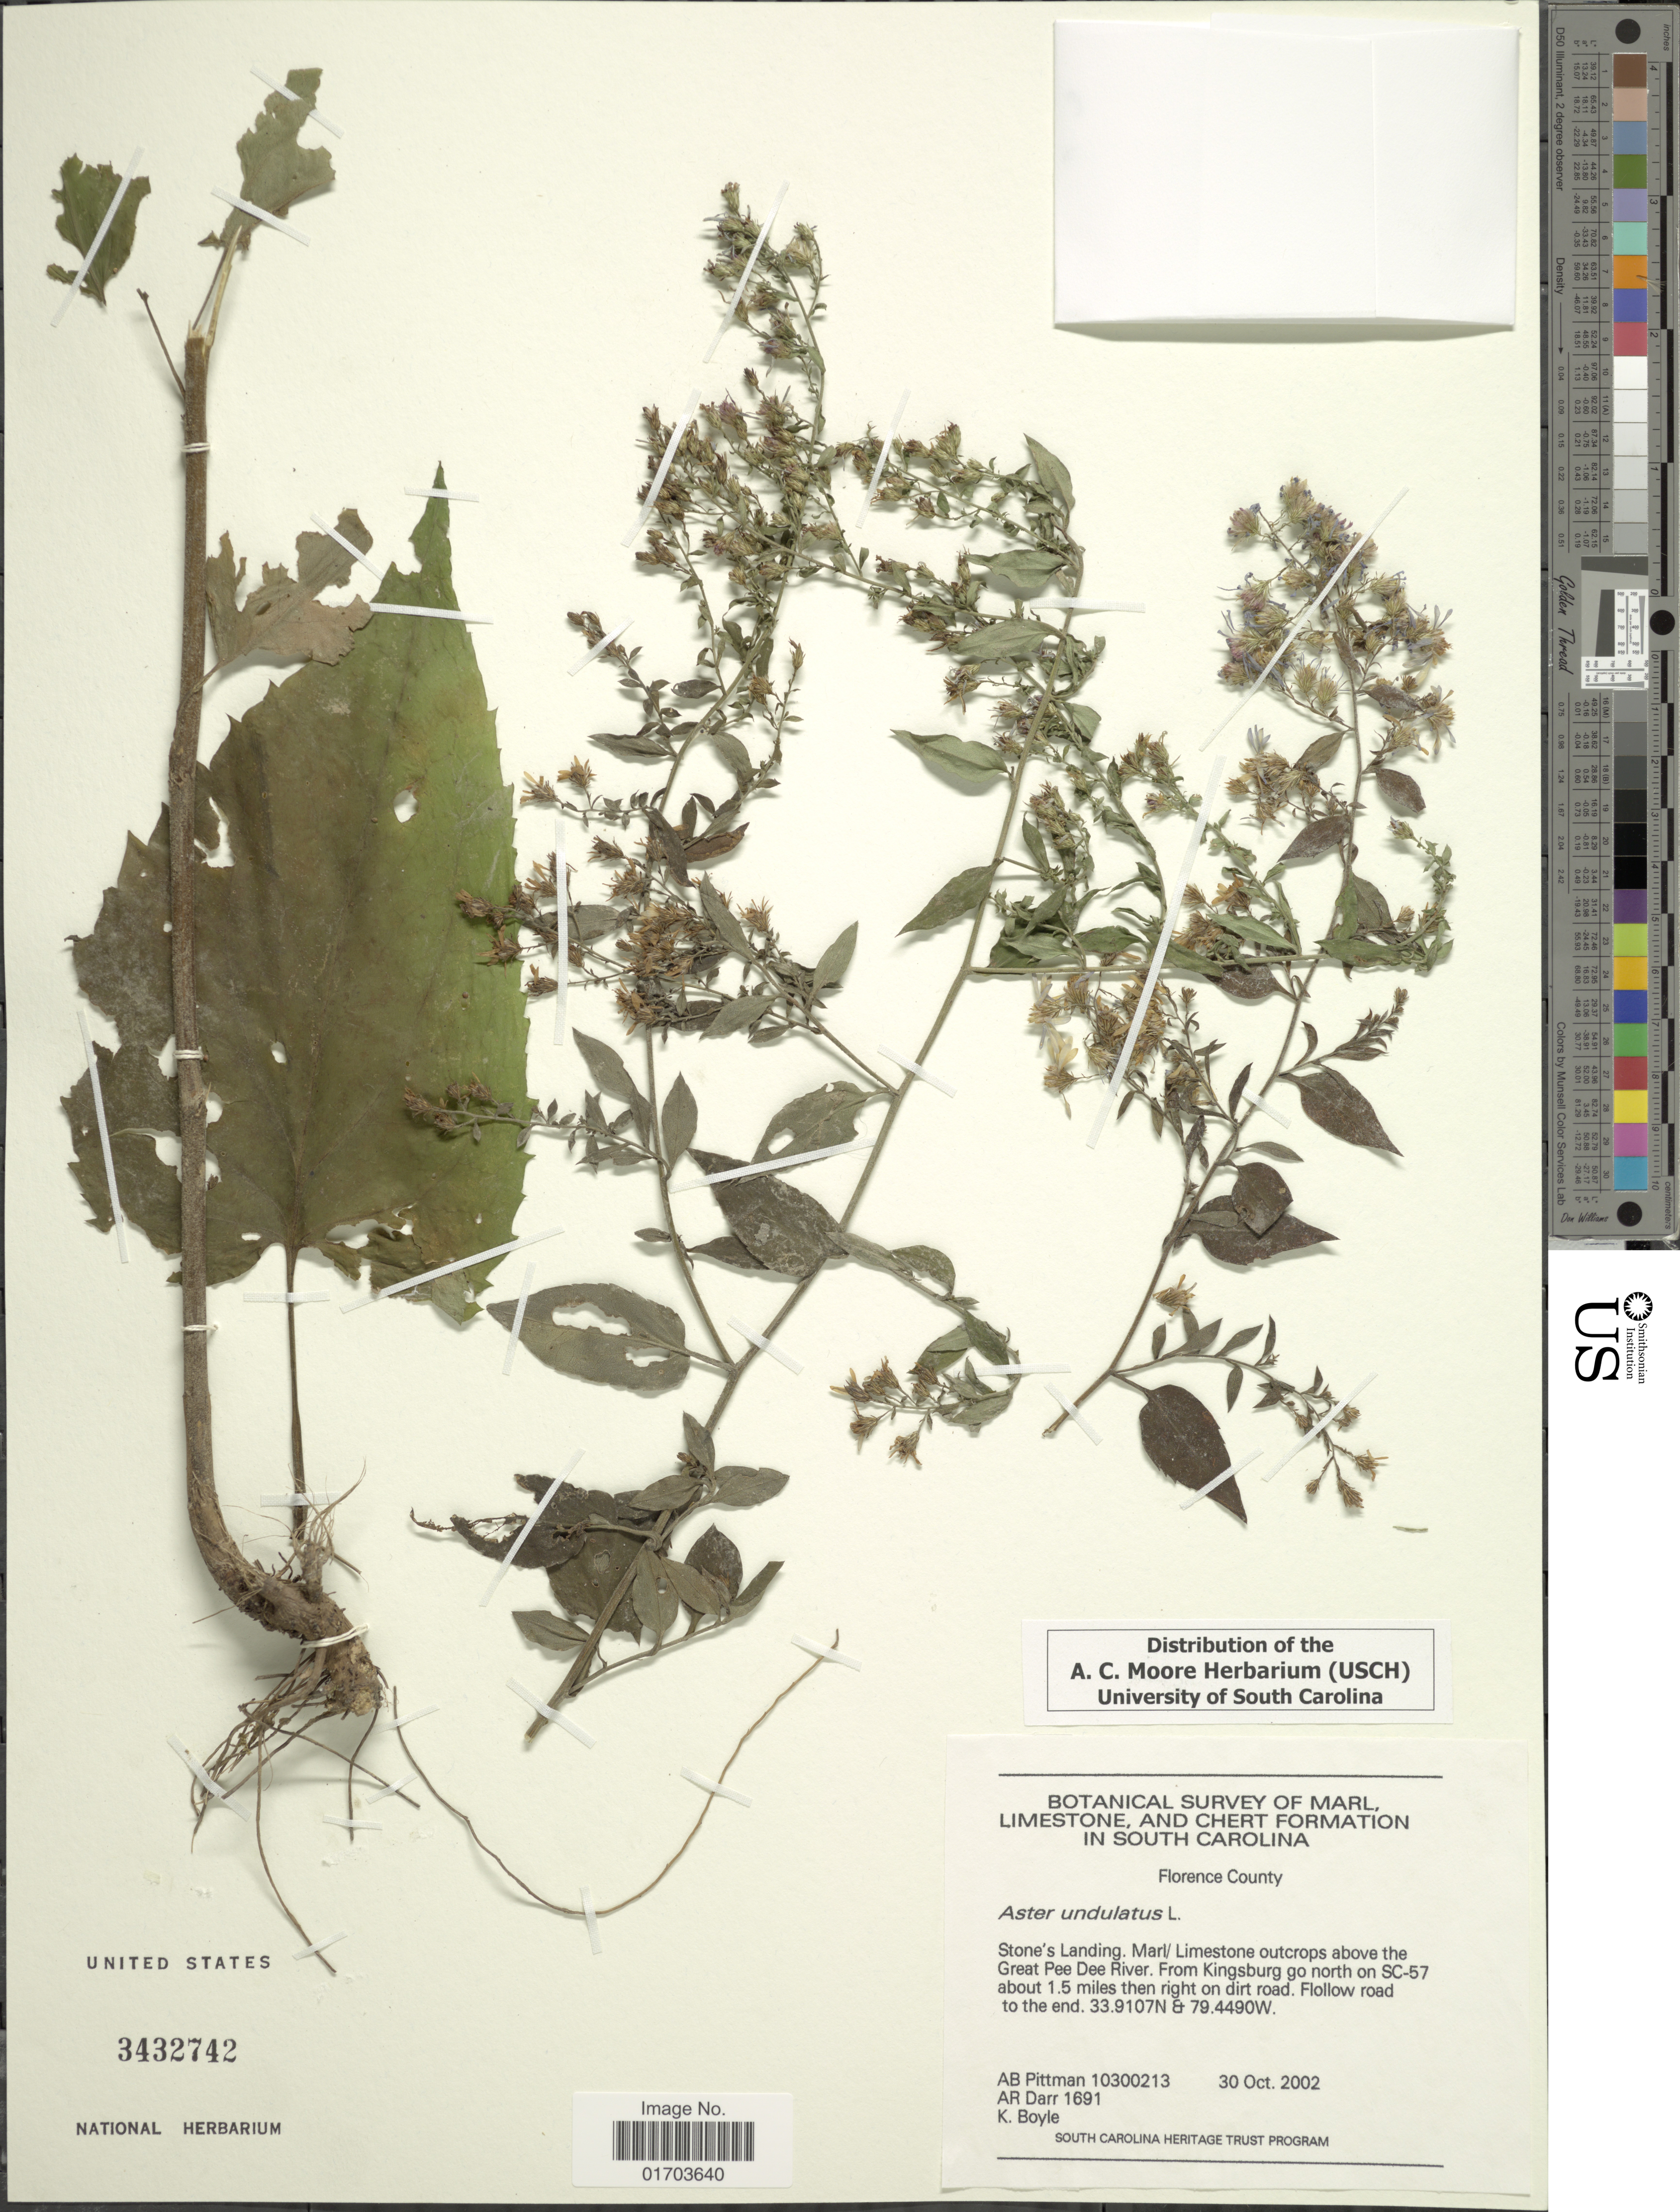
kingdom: Plantae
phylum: Tracheophyta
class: Magnoliopsida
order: Asterales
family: Asteraceae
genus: Symphyotrichum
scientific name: Symphyotrichum undulatum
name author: (L.) G.L. Nesom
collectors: A. B. Pittman, A. Darr & K. Boyle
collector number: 10300213/1691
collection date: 2002-10-30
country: United States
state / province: South Carolina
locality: Botanical Survey of Marl, Limestone, and Chert formation in South Caroline. Florence County. Stone's Landing. Marl/Limestone outcrops above the Great Pee Dee River. From Kingsburg go north on SC-57 about 1.5 miles then right on dirt road. Flollow road to the end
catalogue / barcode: US 3432742